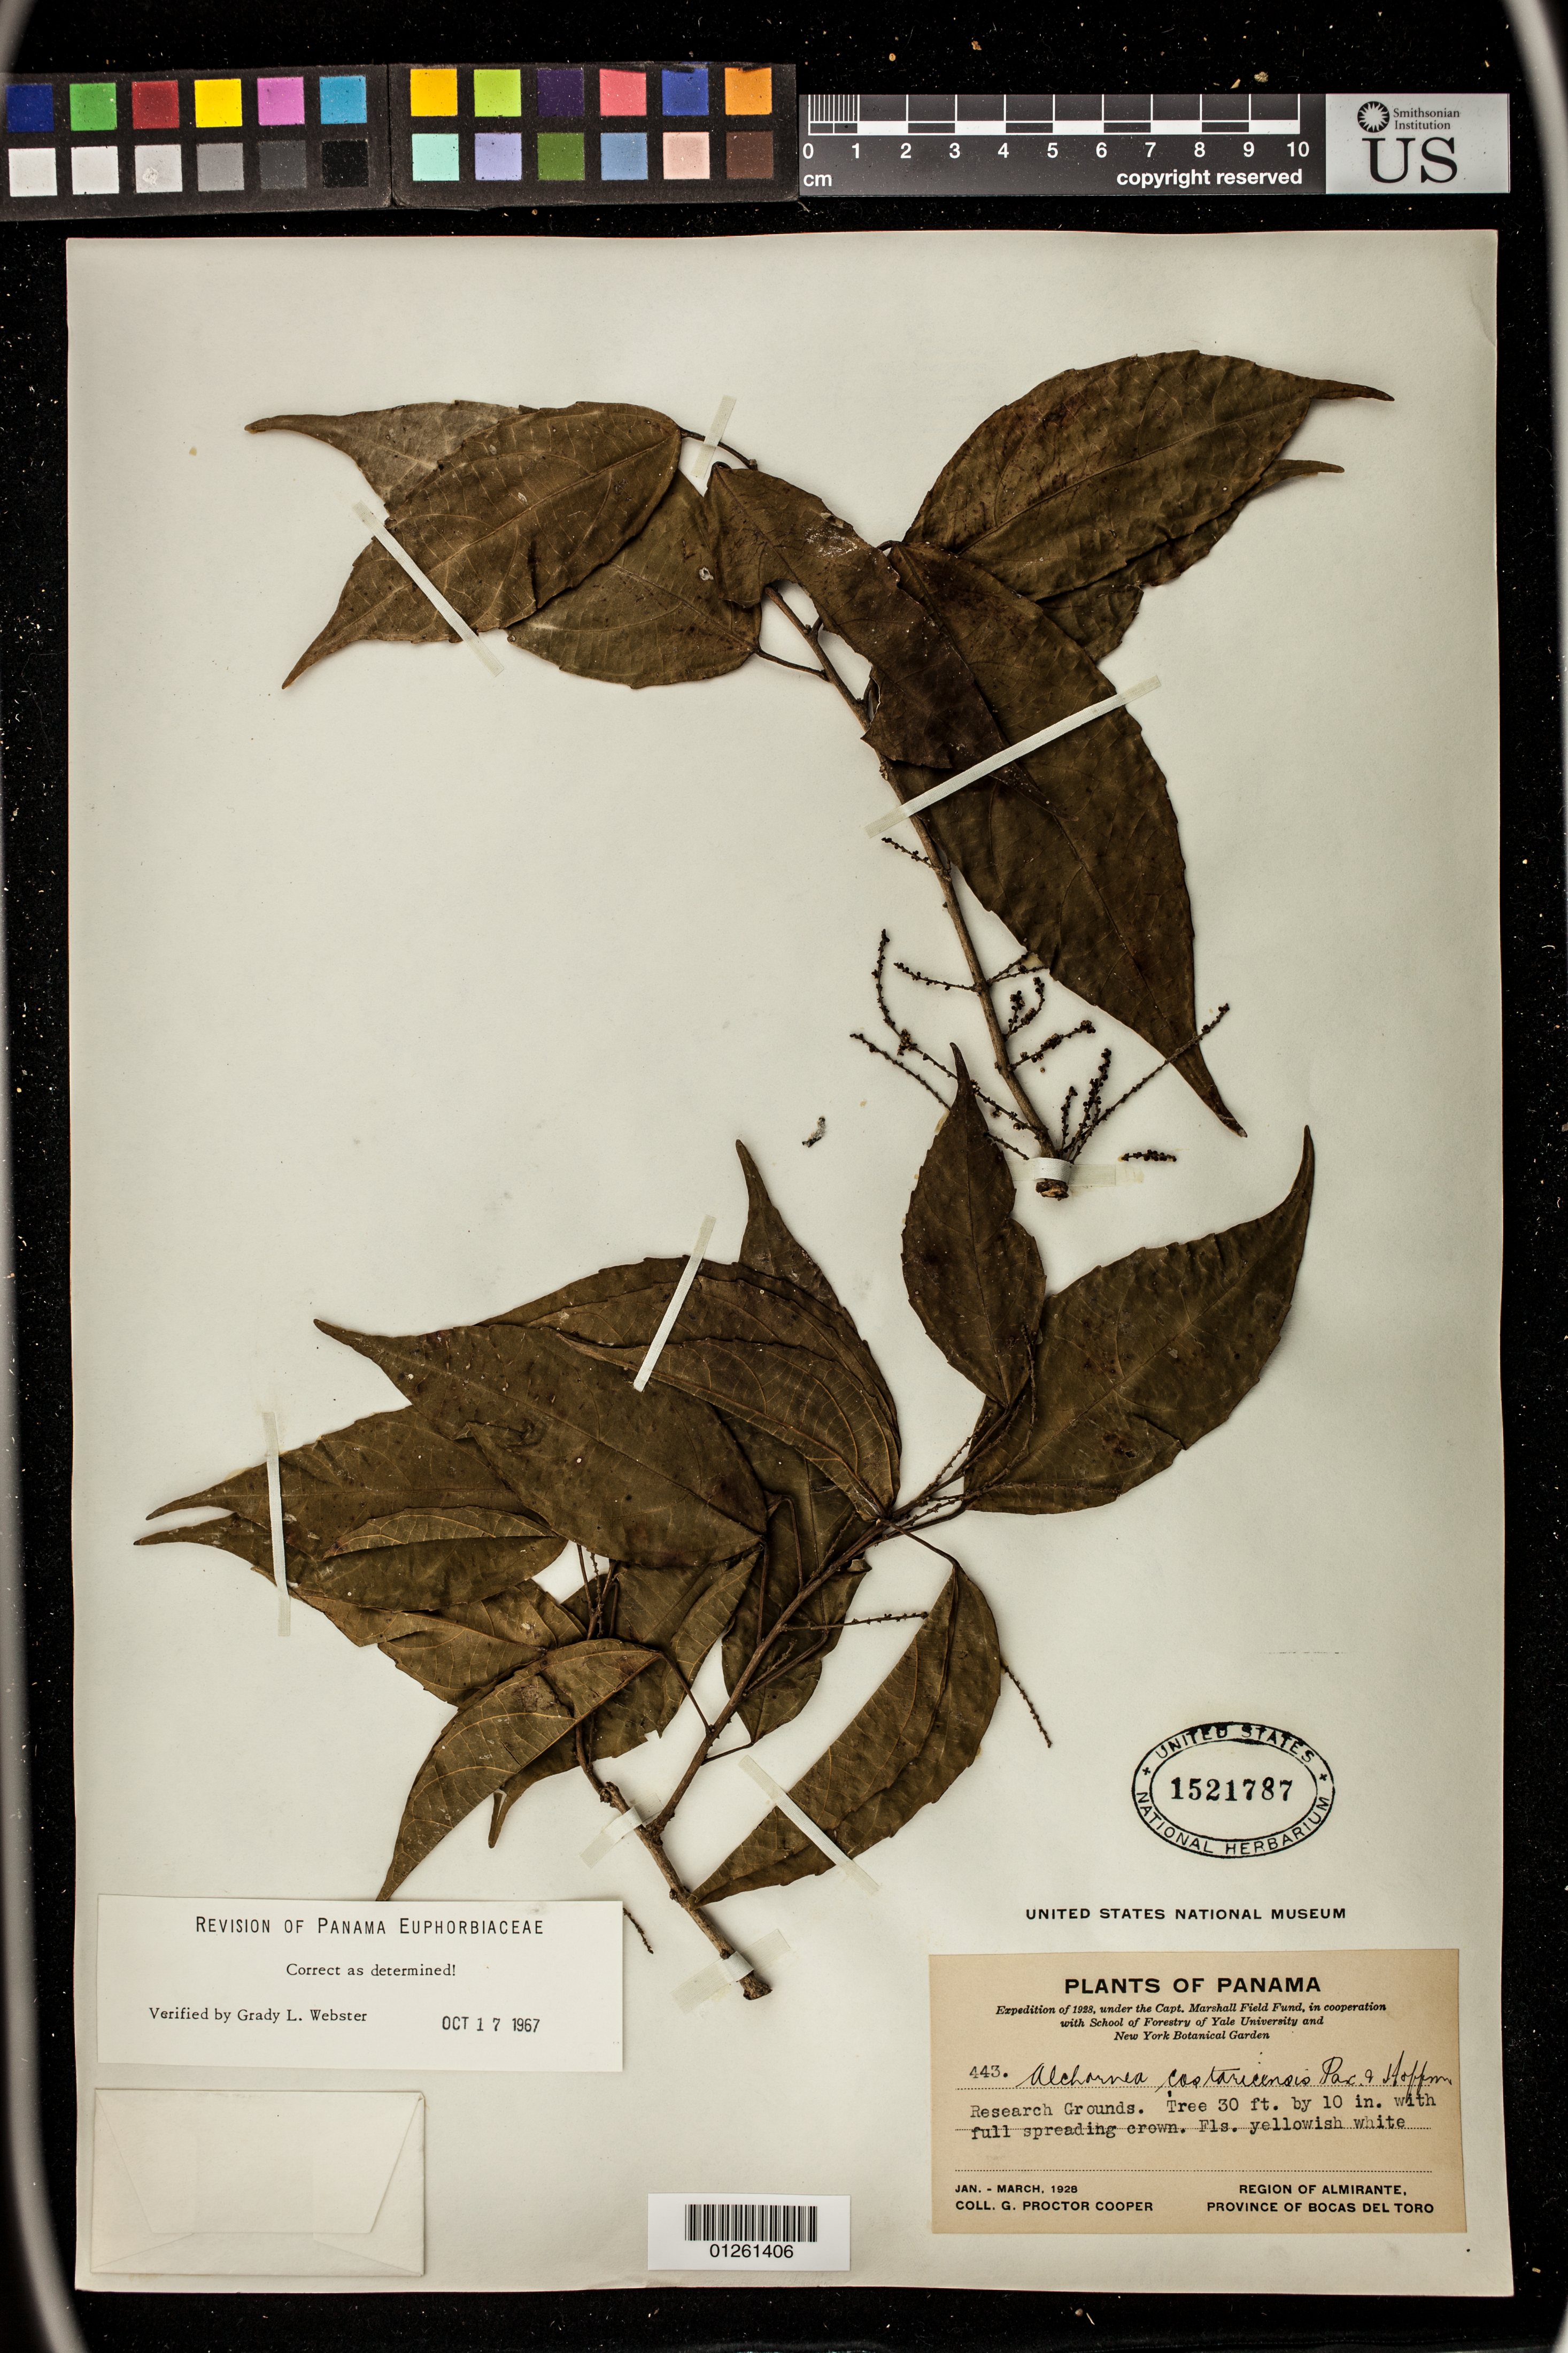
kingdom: Plantae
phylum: Tracheophyta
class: Magnoliopsida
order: Malpighiales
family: Euphorbiaceae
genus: Alchornea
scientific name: Alchornea costaricensis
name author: Pax & K. Hoffm. in Engl.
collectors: G. Cooper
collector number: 443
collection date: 1928-01/1928-03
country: Panama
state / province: Bocas del Toro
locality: Research Grounds. Almirante.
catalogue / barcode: US 1521787